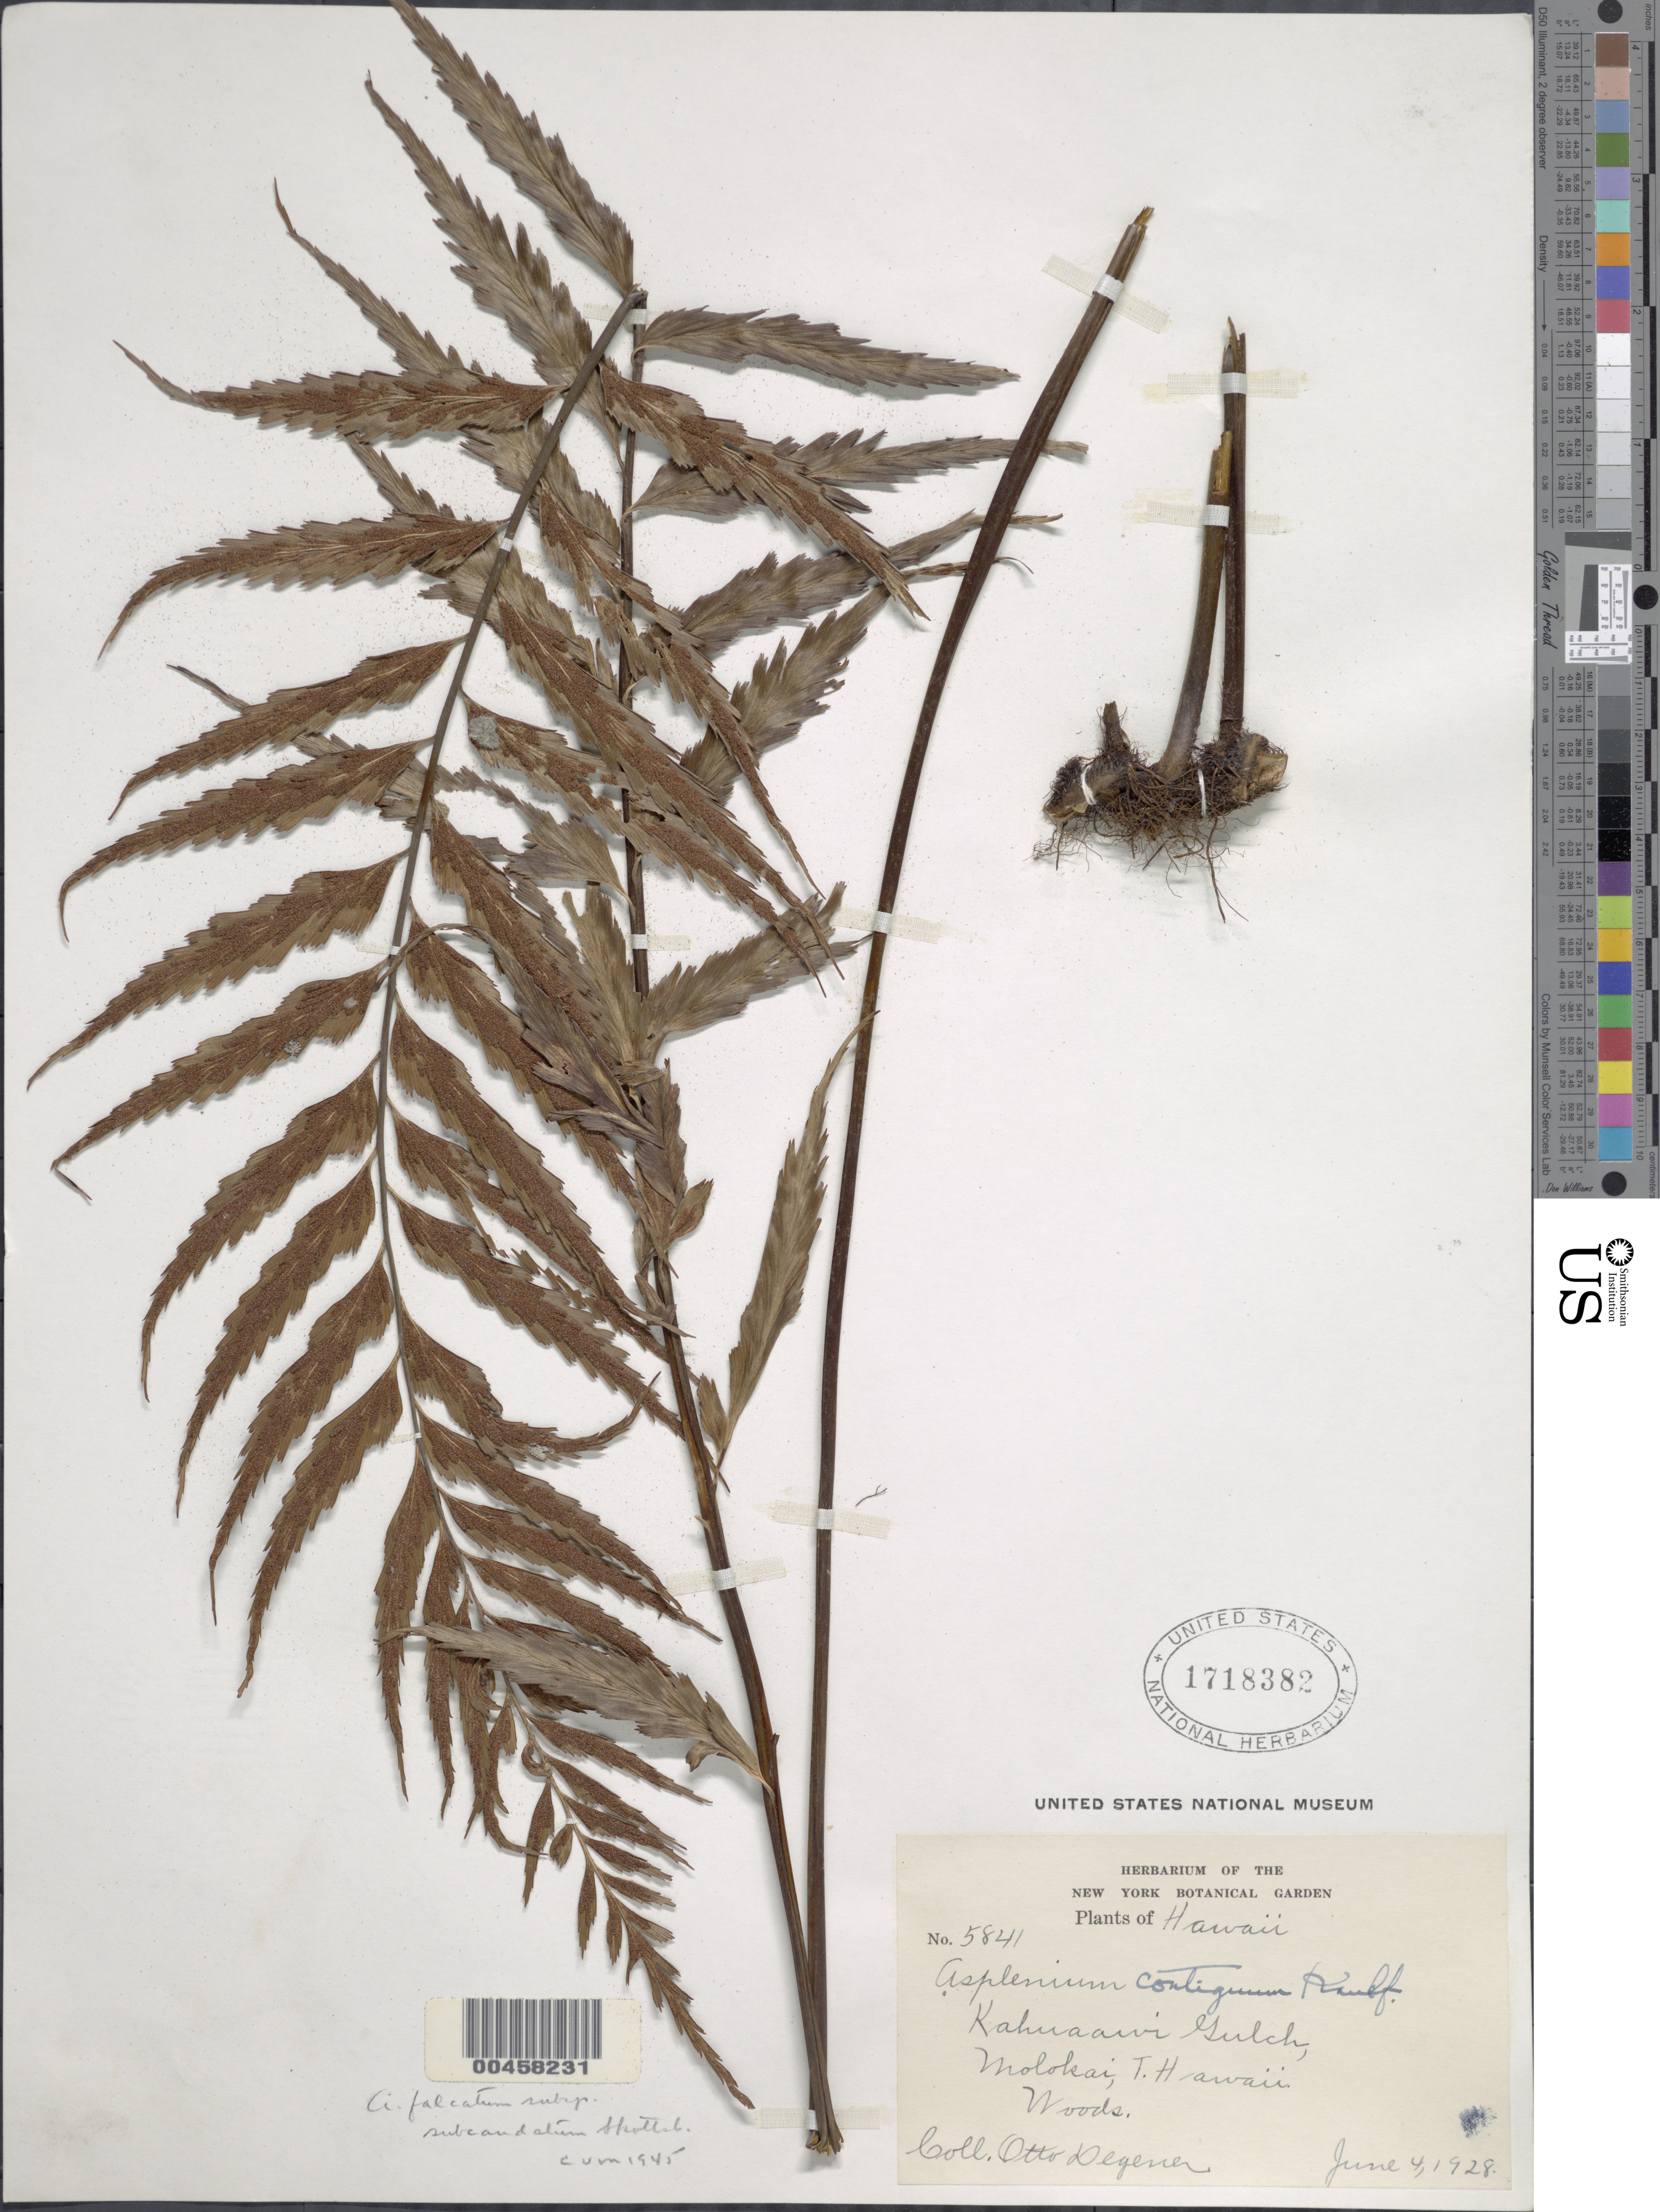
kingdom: Plantae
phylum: Tracheophyta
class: Polypodiopsida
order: Polypodiales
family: Aspleniaceae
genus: Asplenium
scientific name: Asplenium polyodon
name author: G. Forst.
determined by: Wagner, W. L., (BOT), Smithsonian Institution - National Museum of Natural History (UNITED STATES)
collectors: O. Degener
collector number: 5841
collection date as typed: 4 Jun 1928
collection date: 1928-06-04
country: United States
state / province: Hawaii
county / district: Maui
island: Moloka'i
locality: Kahuaawi Gulch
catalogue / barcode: US 1718382